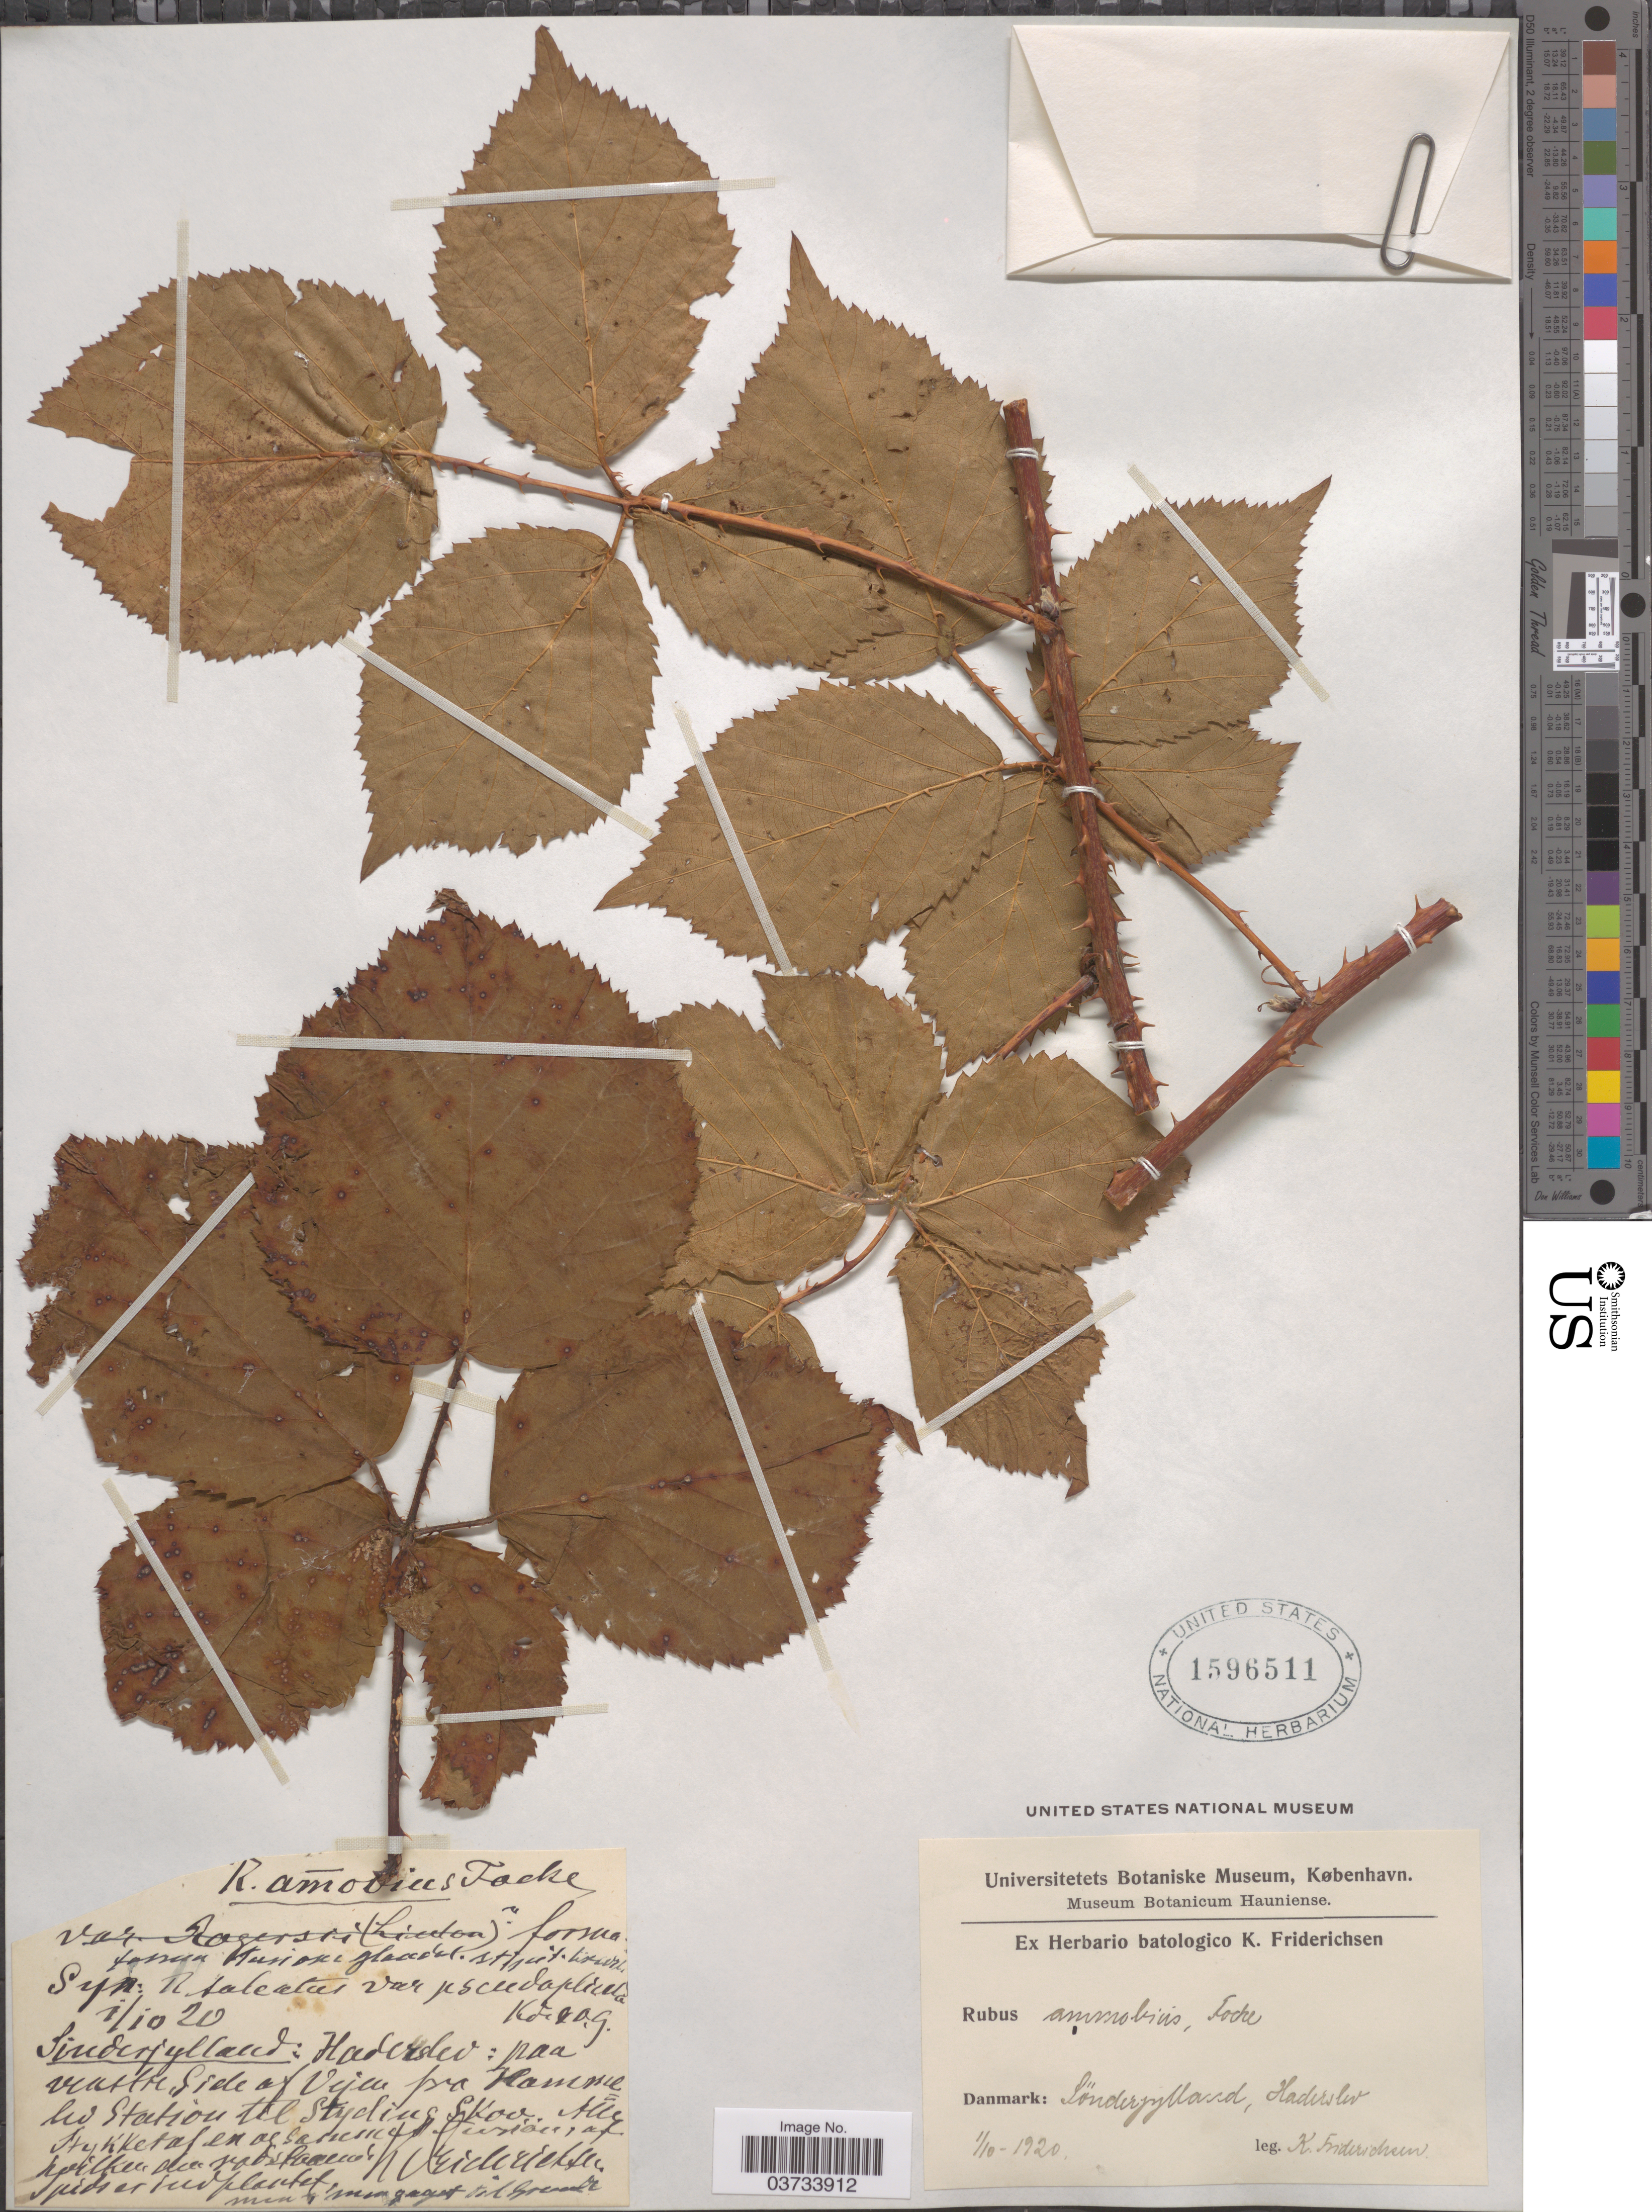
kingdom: Plantae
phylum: Tracheophyta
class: Magnoliopsida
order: Rosales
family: Rosaceae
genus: Rubus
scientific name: Rubus ammobius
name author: Buchenau & Focke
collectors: K. Friderichsen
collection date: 1920-10-01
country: Denmark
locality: Danmark: Sönderjylland, Haderslev.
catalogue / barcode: US 1596511